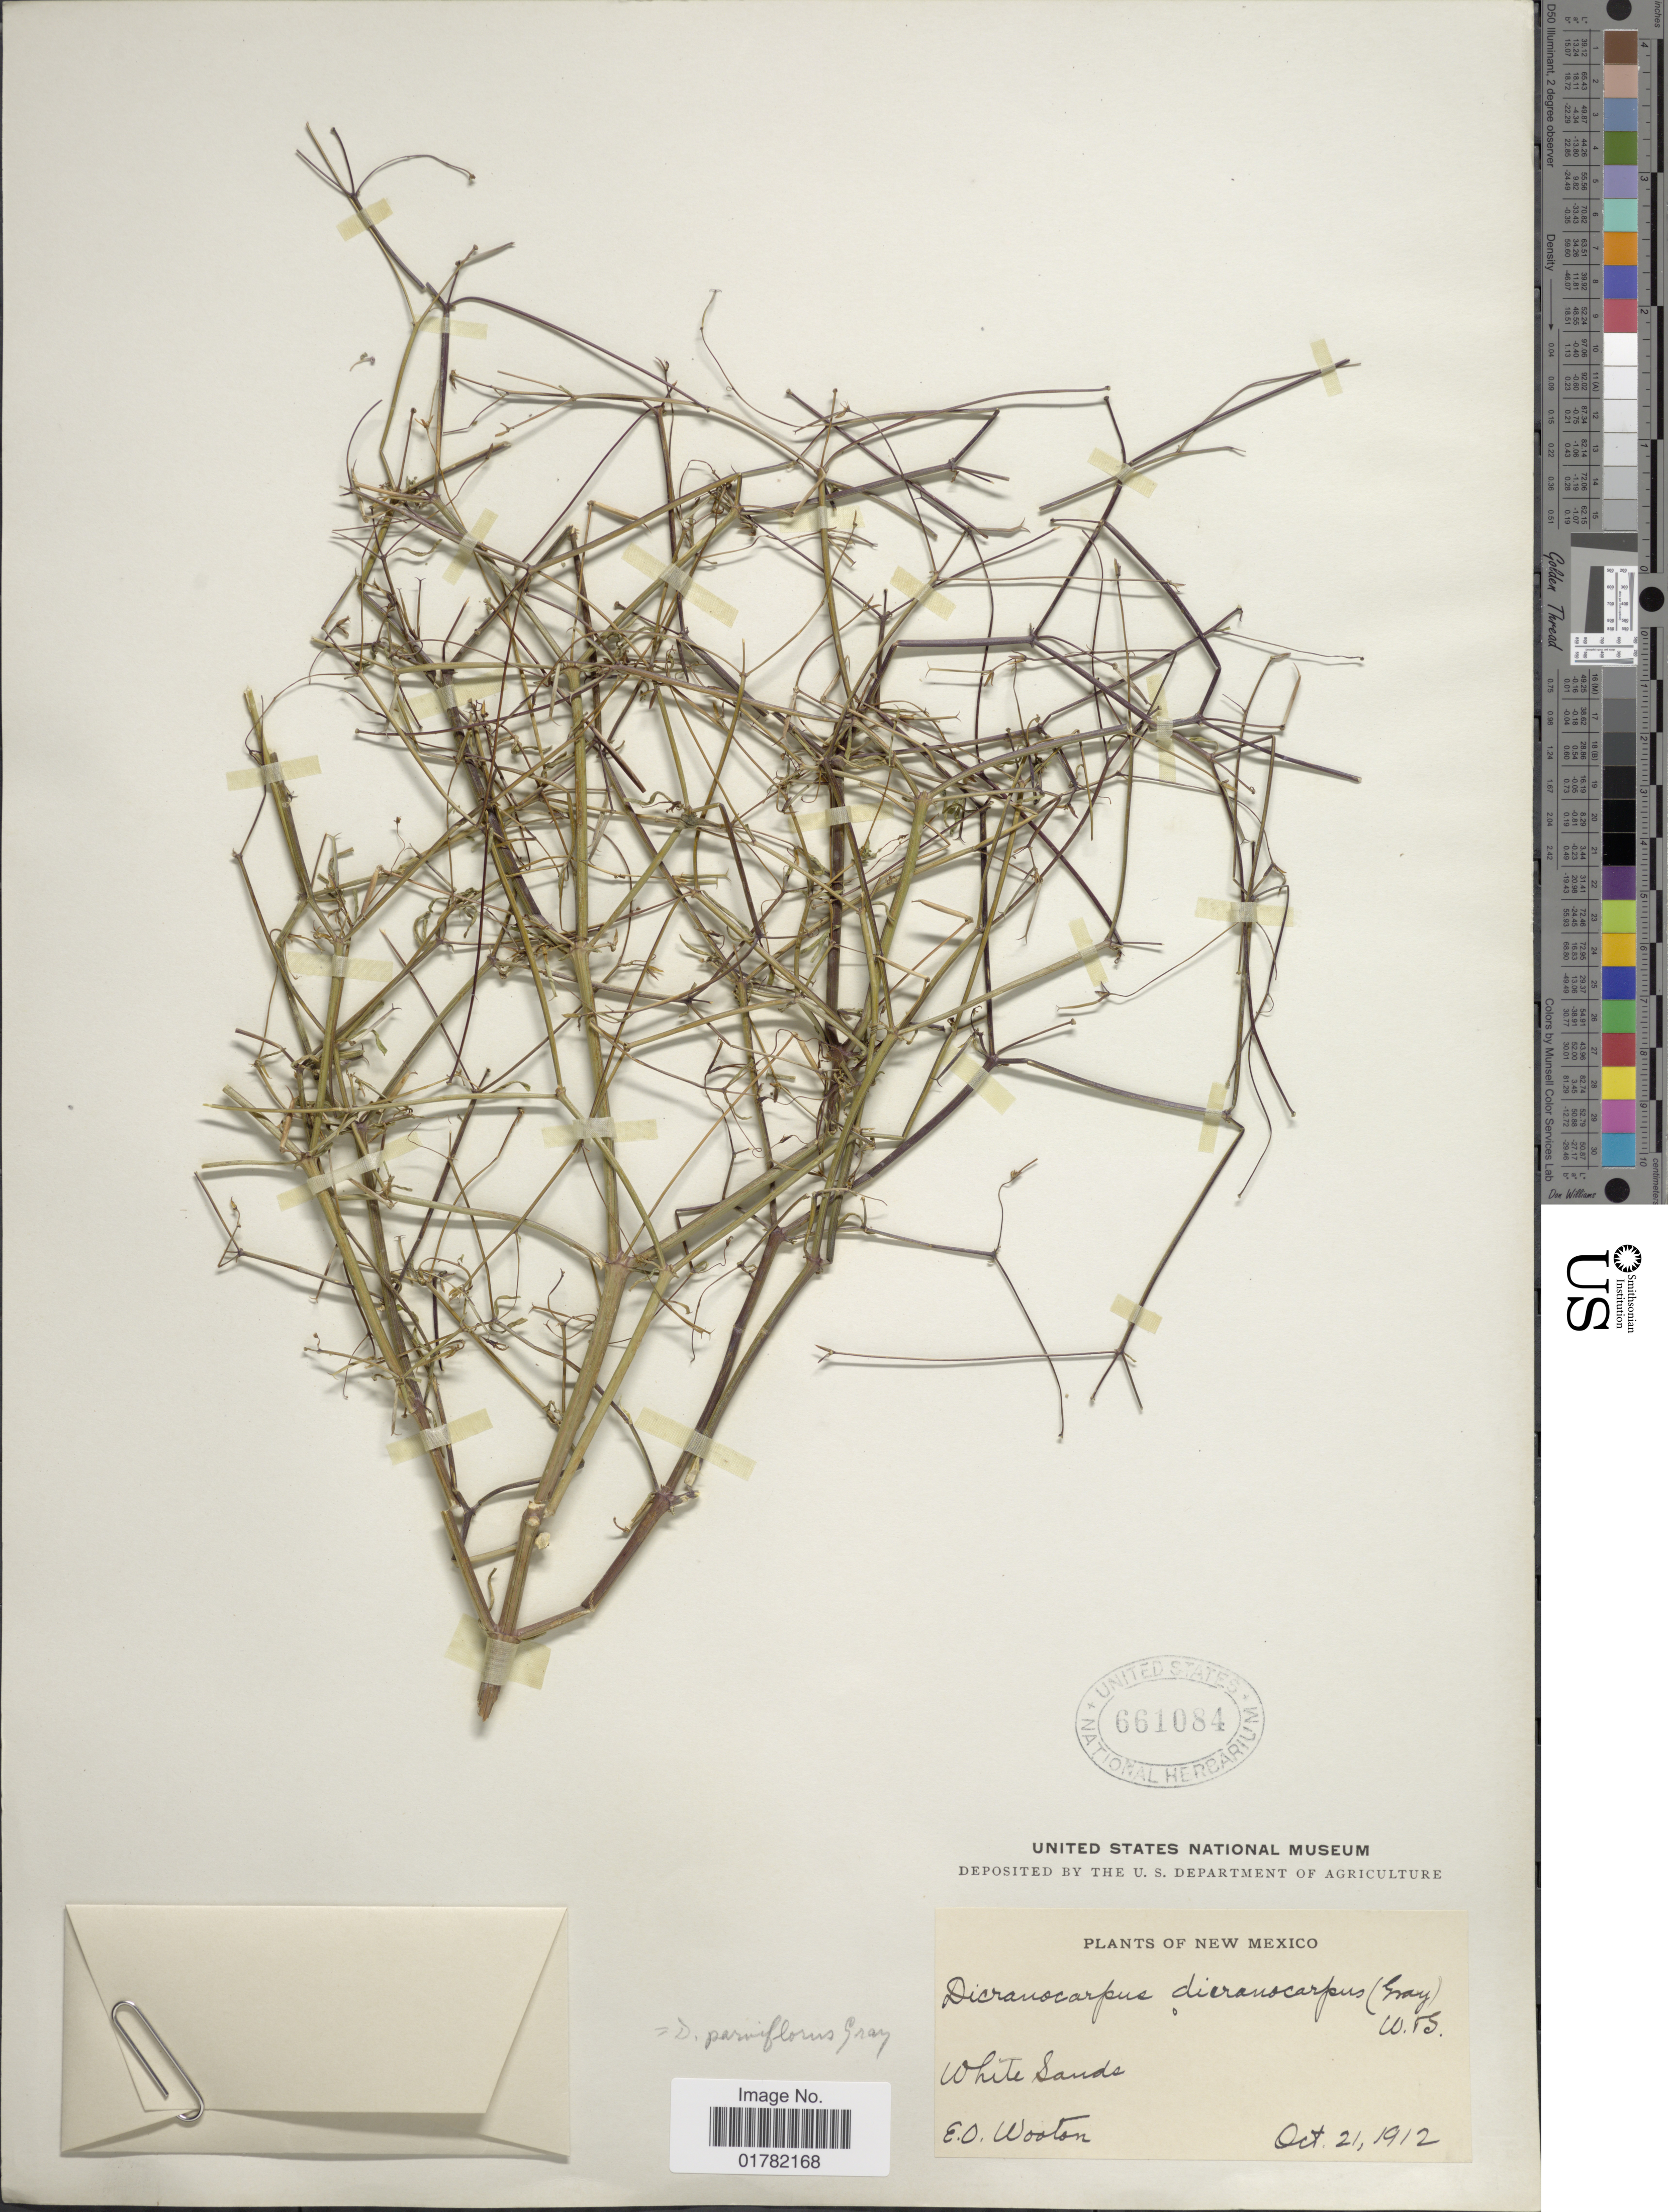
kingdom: Plantae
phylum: Tracheophyta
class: Magnoliopsida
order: Asterales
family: Asteraceae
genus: Dicranocarpus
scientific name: Dicranocarpus parviflorus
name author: A. Gray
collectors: E. O. Wooton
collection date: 1912-10-21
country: United States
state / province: New Mexico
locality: White Sands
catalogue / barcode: US 661084